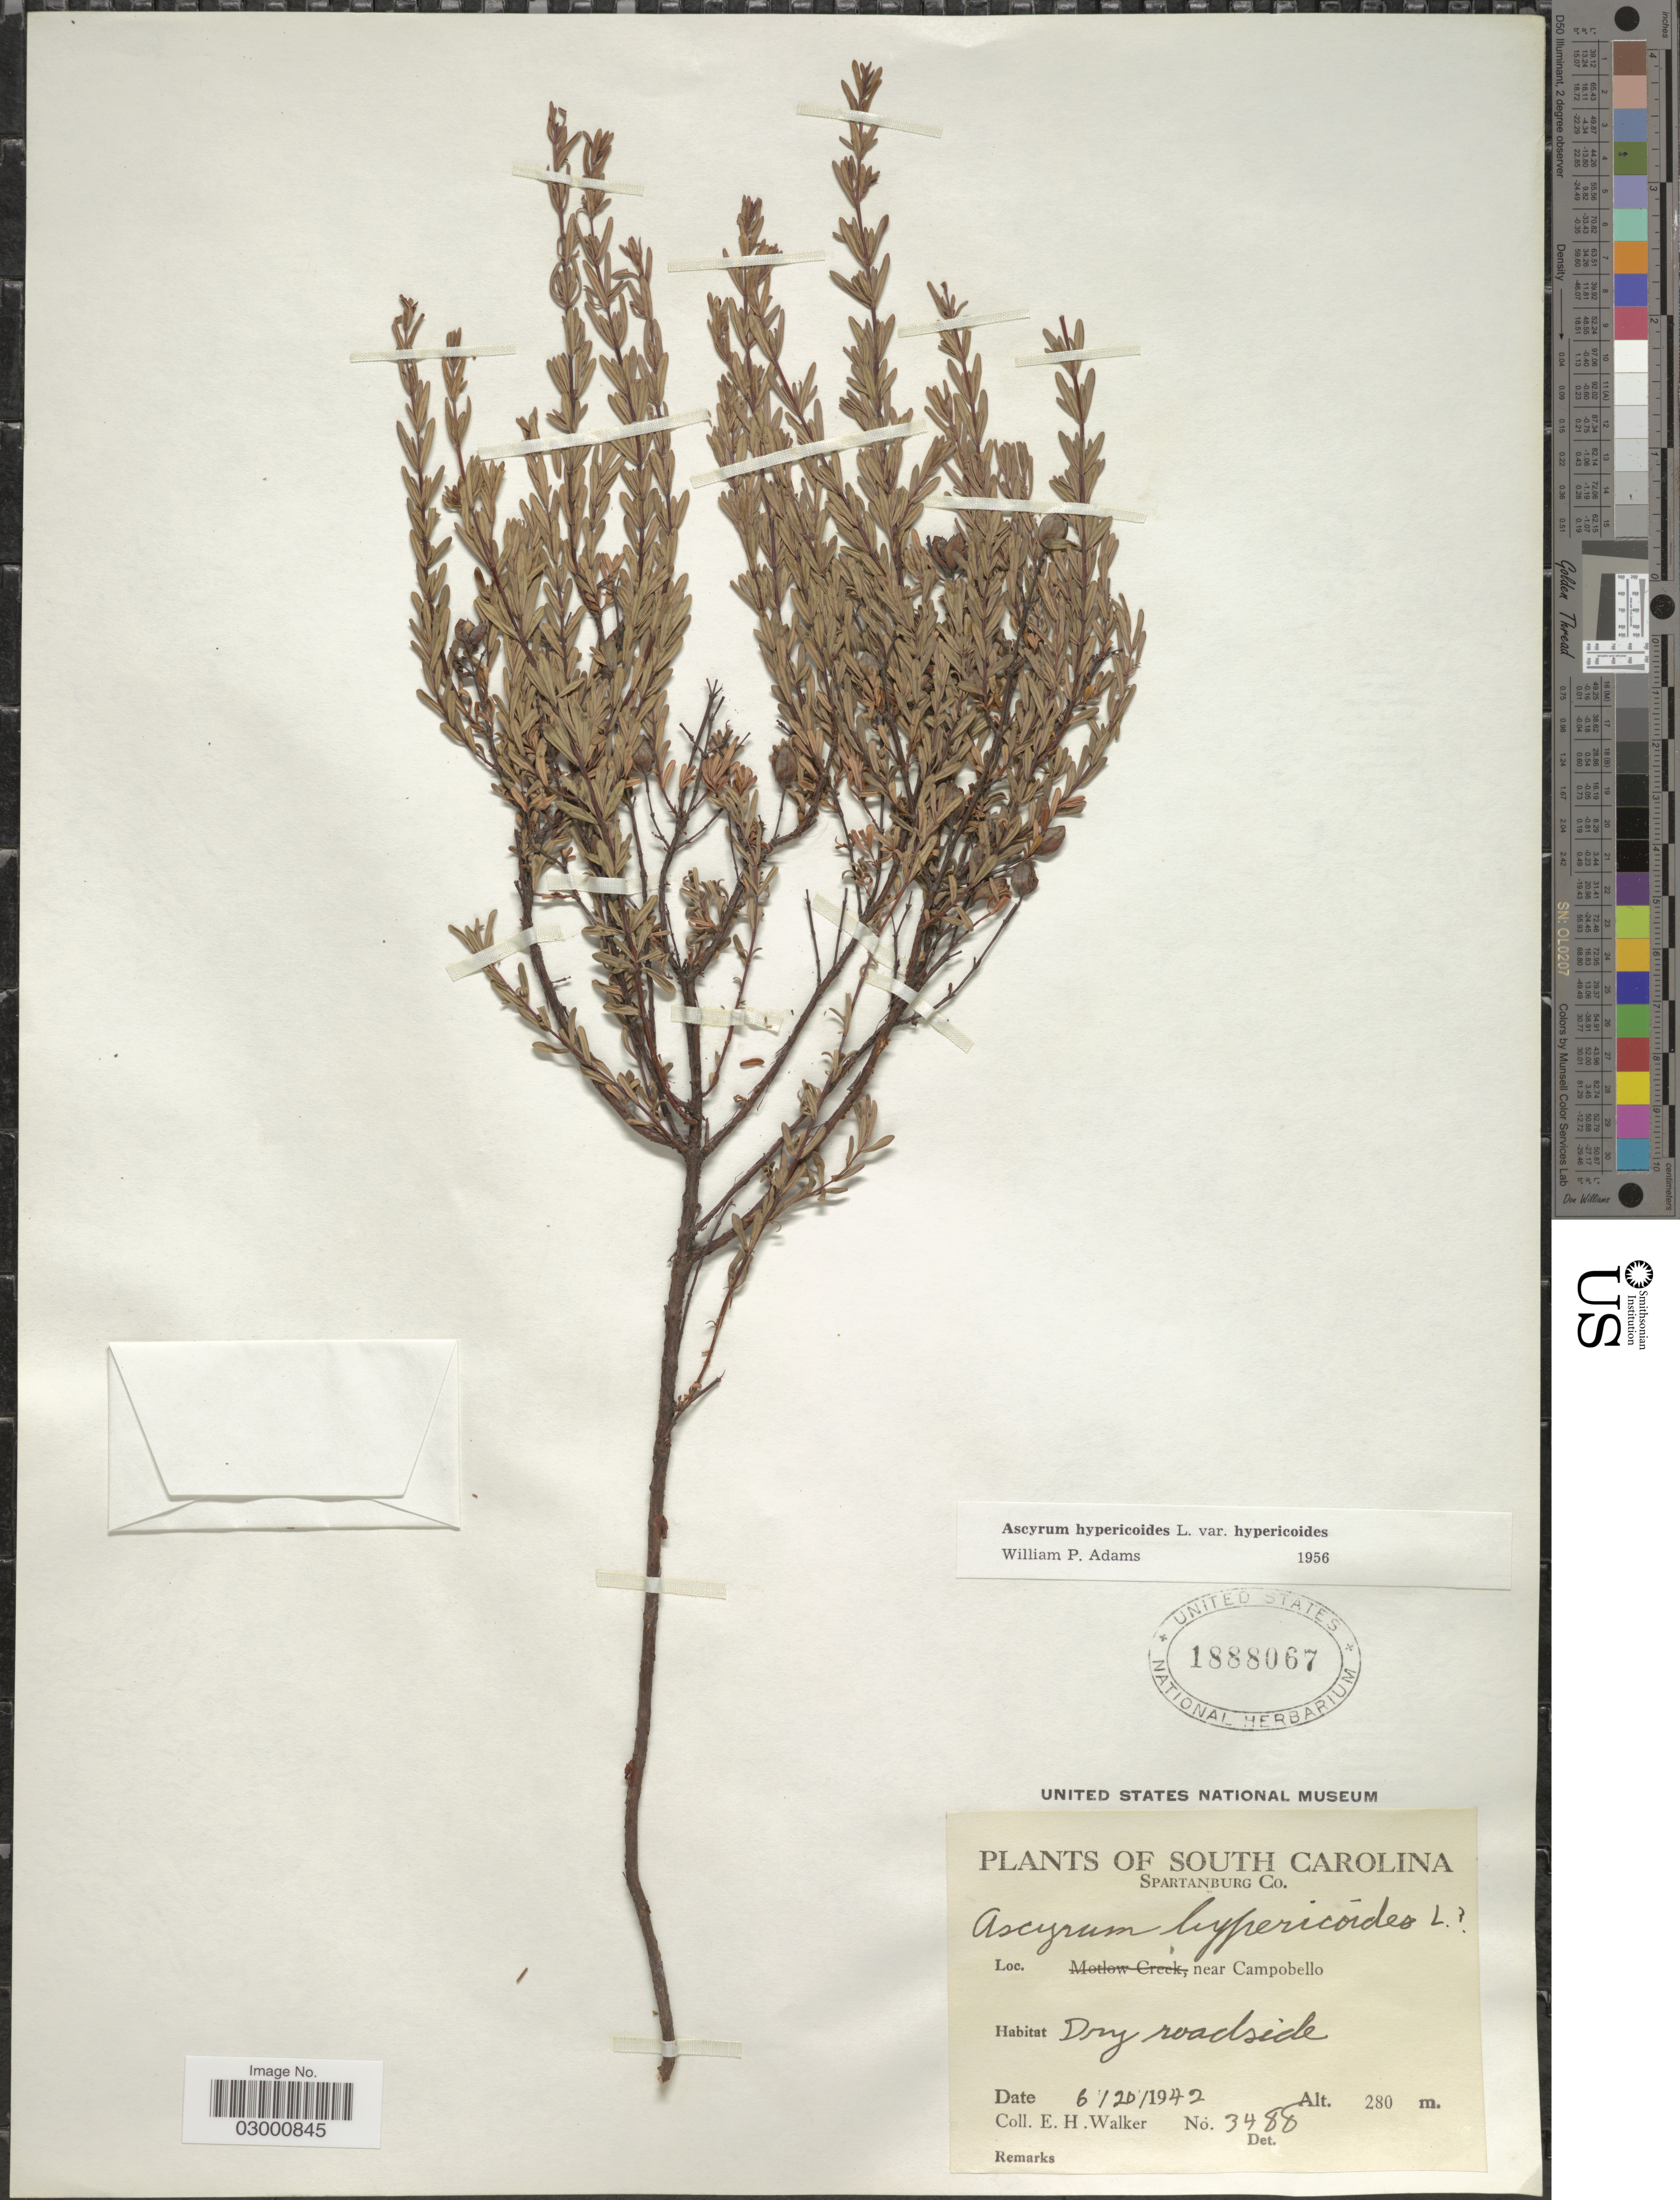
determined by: Strong, Mark T., (BOT), Smithsonian Institution - National Museum of Natural History (UNITED STATES)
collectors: E. H. Walker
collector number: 3488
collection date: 1942-06-20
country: United States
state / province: South Carolina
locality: Spartanburg Co. Near Campobello.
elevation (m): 280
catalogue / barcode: US 1888067